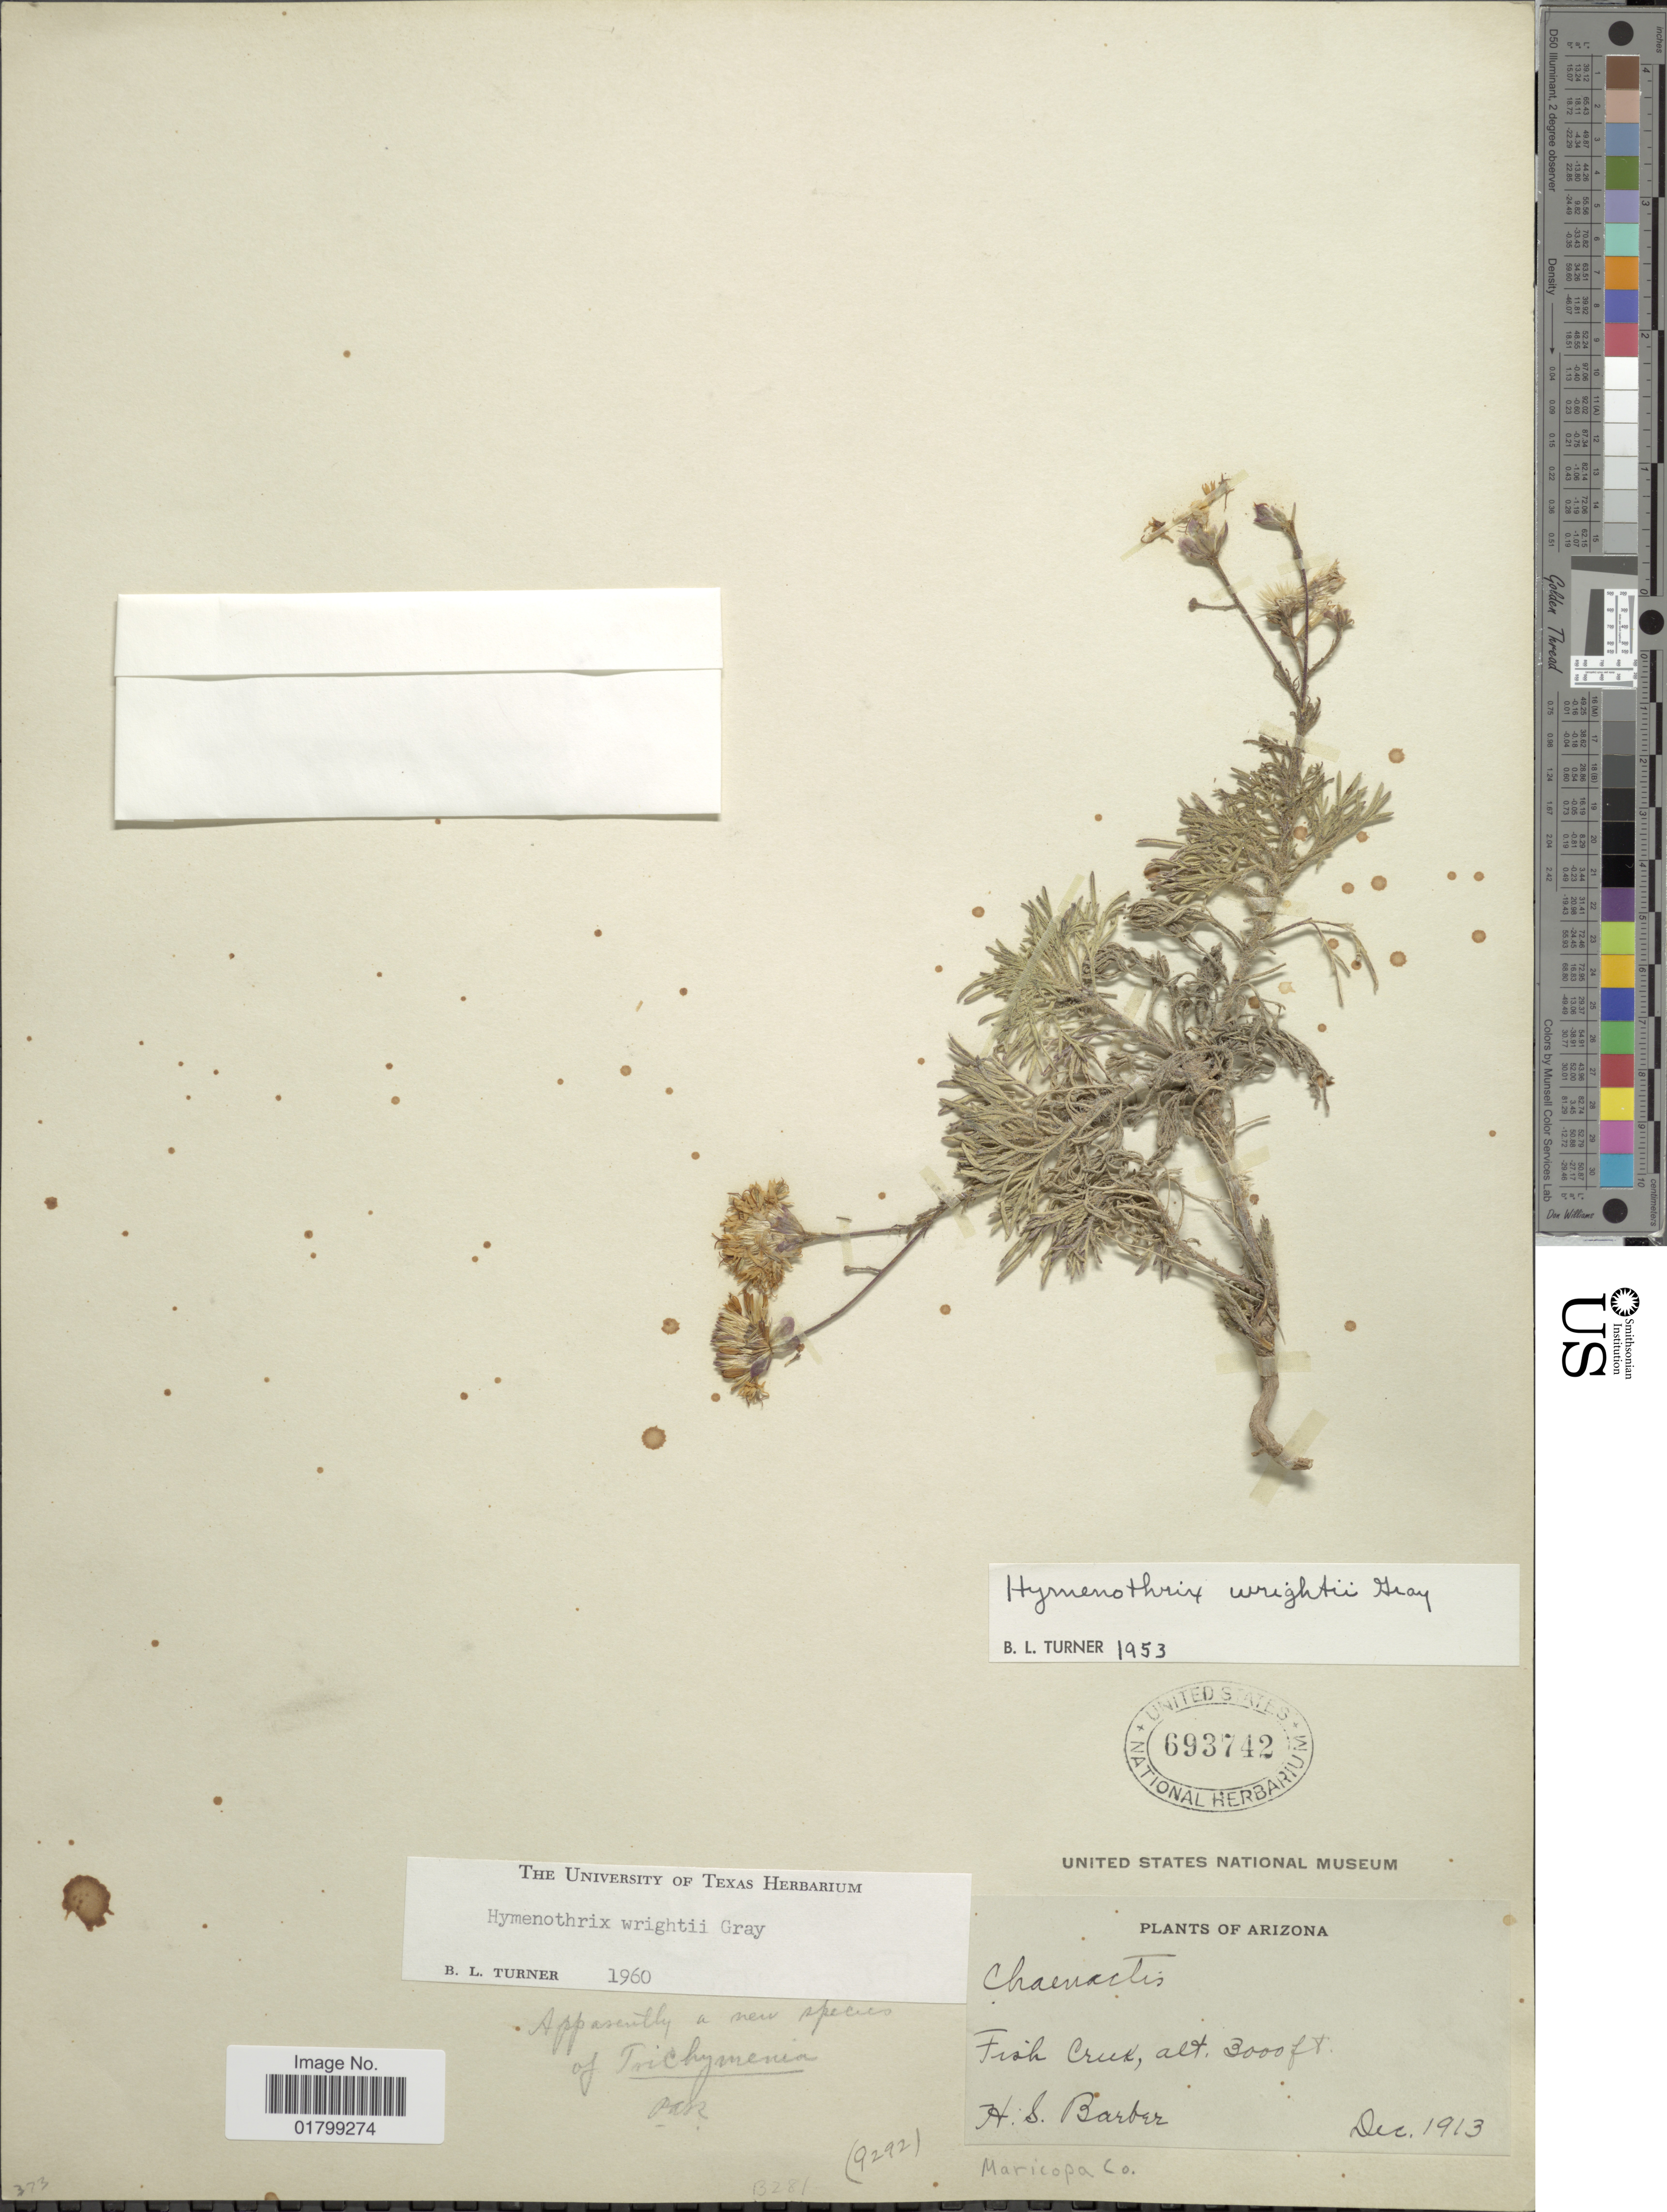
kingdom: Plantae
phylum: Tracheophyta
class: Magnoliopsida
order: Asterales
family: Asteraceae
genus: Hymenothrix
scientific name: Hymenothrix wrightii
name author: A. Gray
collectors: H. Barber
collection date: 1913-12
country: United States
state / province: Arizona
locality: Fish Creek, Maricopa Co.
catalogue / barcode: US 693742